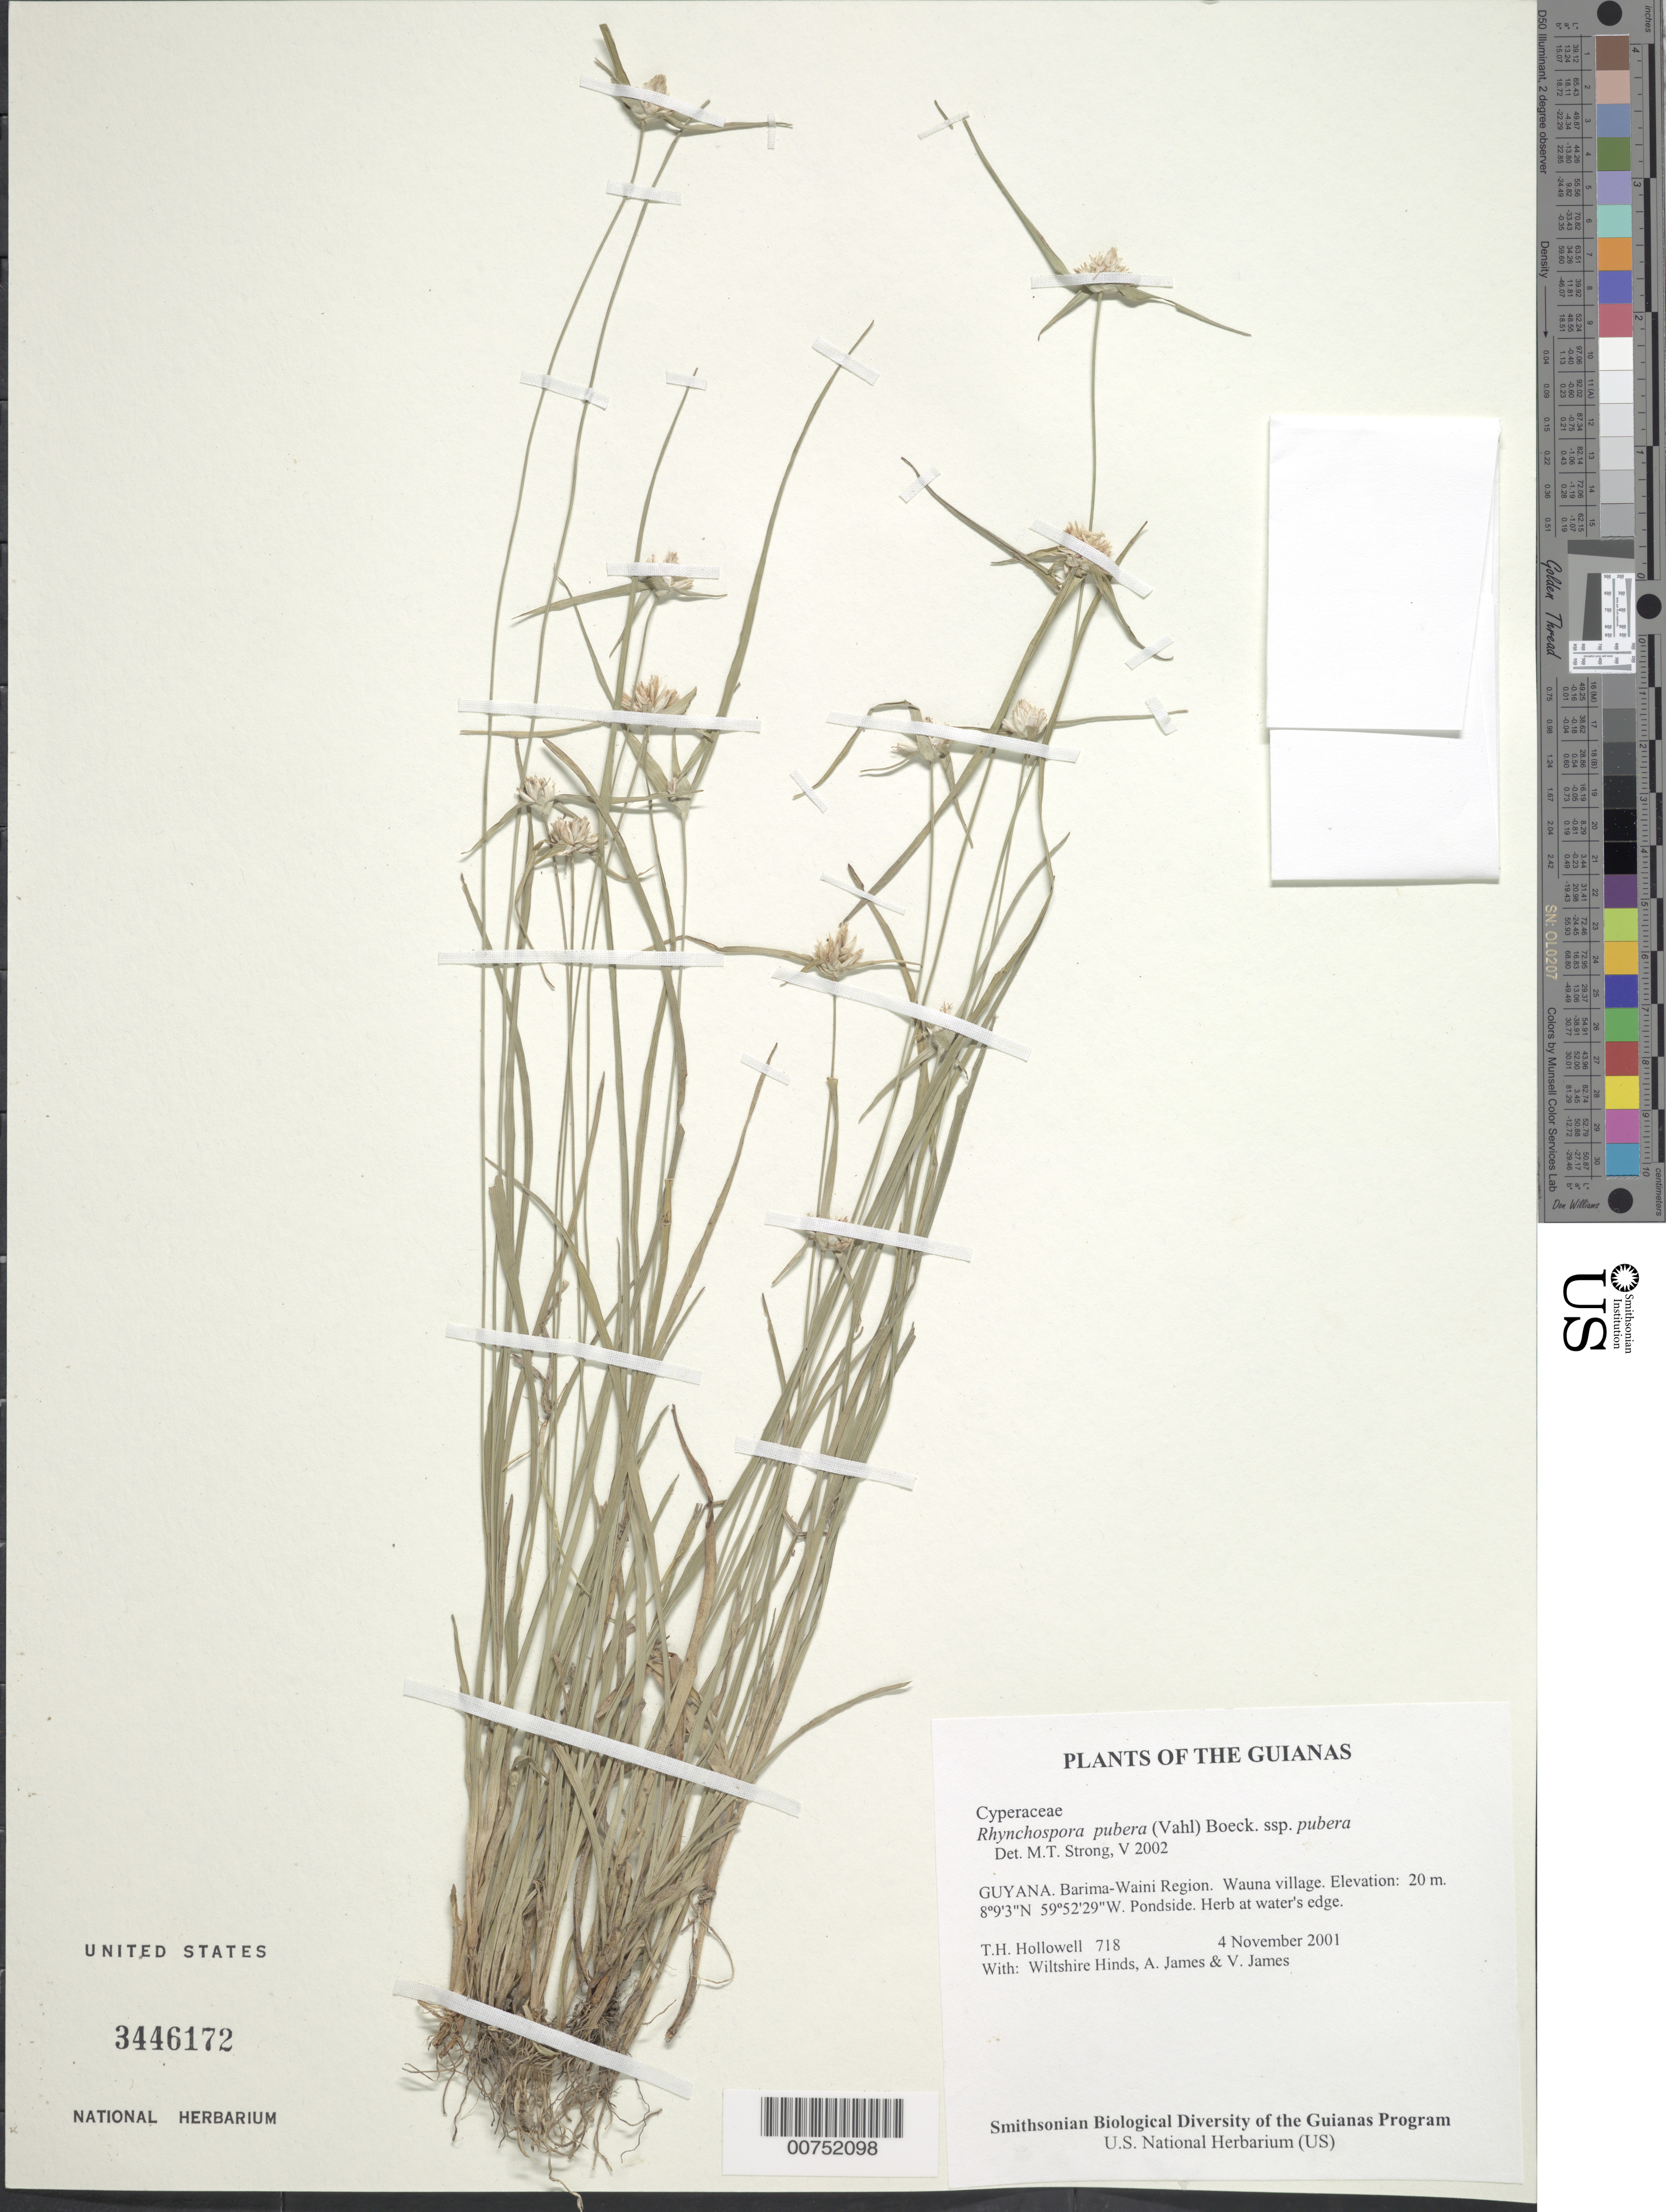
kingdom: Plantae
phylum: Tracheophyta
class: Liliopsida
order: Poales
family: Cyperaceae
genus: Rhynchospora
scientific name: Rhynchospora pubera subsp. pubera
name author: (Vahl) Boeckeler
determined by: Strong, M. T., (US), Smithsonian Institution - National Museum of Natural History (UNITED STATES)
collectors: T. Hollowell, W. Hinds, A. James & M. James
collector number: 718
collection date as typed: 4 November 2001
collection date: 2001-11-04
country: Guyana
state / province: Barima-Waini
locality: Wauna village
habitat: Pondside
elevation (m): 20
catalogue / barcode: US 3446172